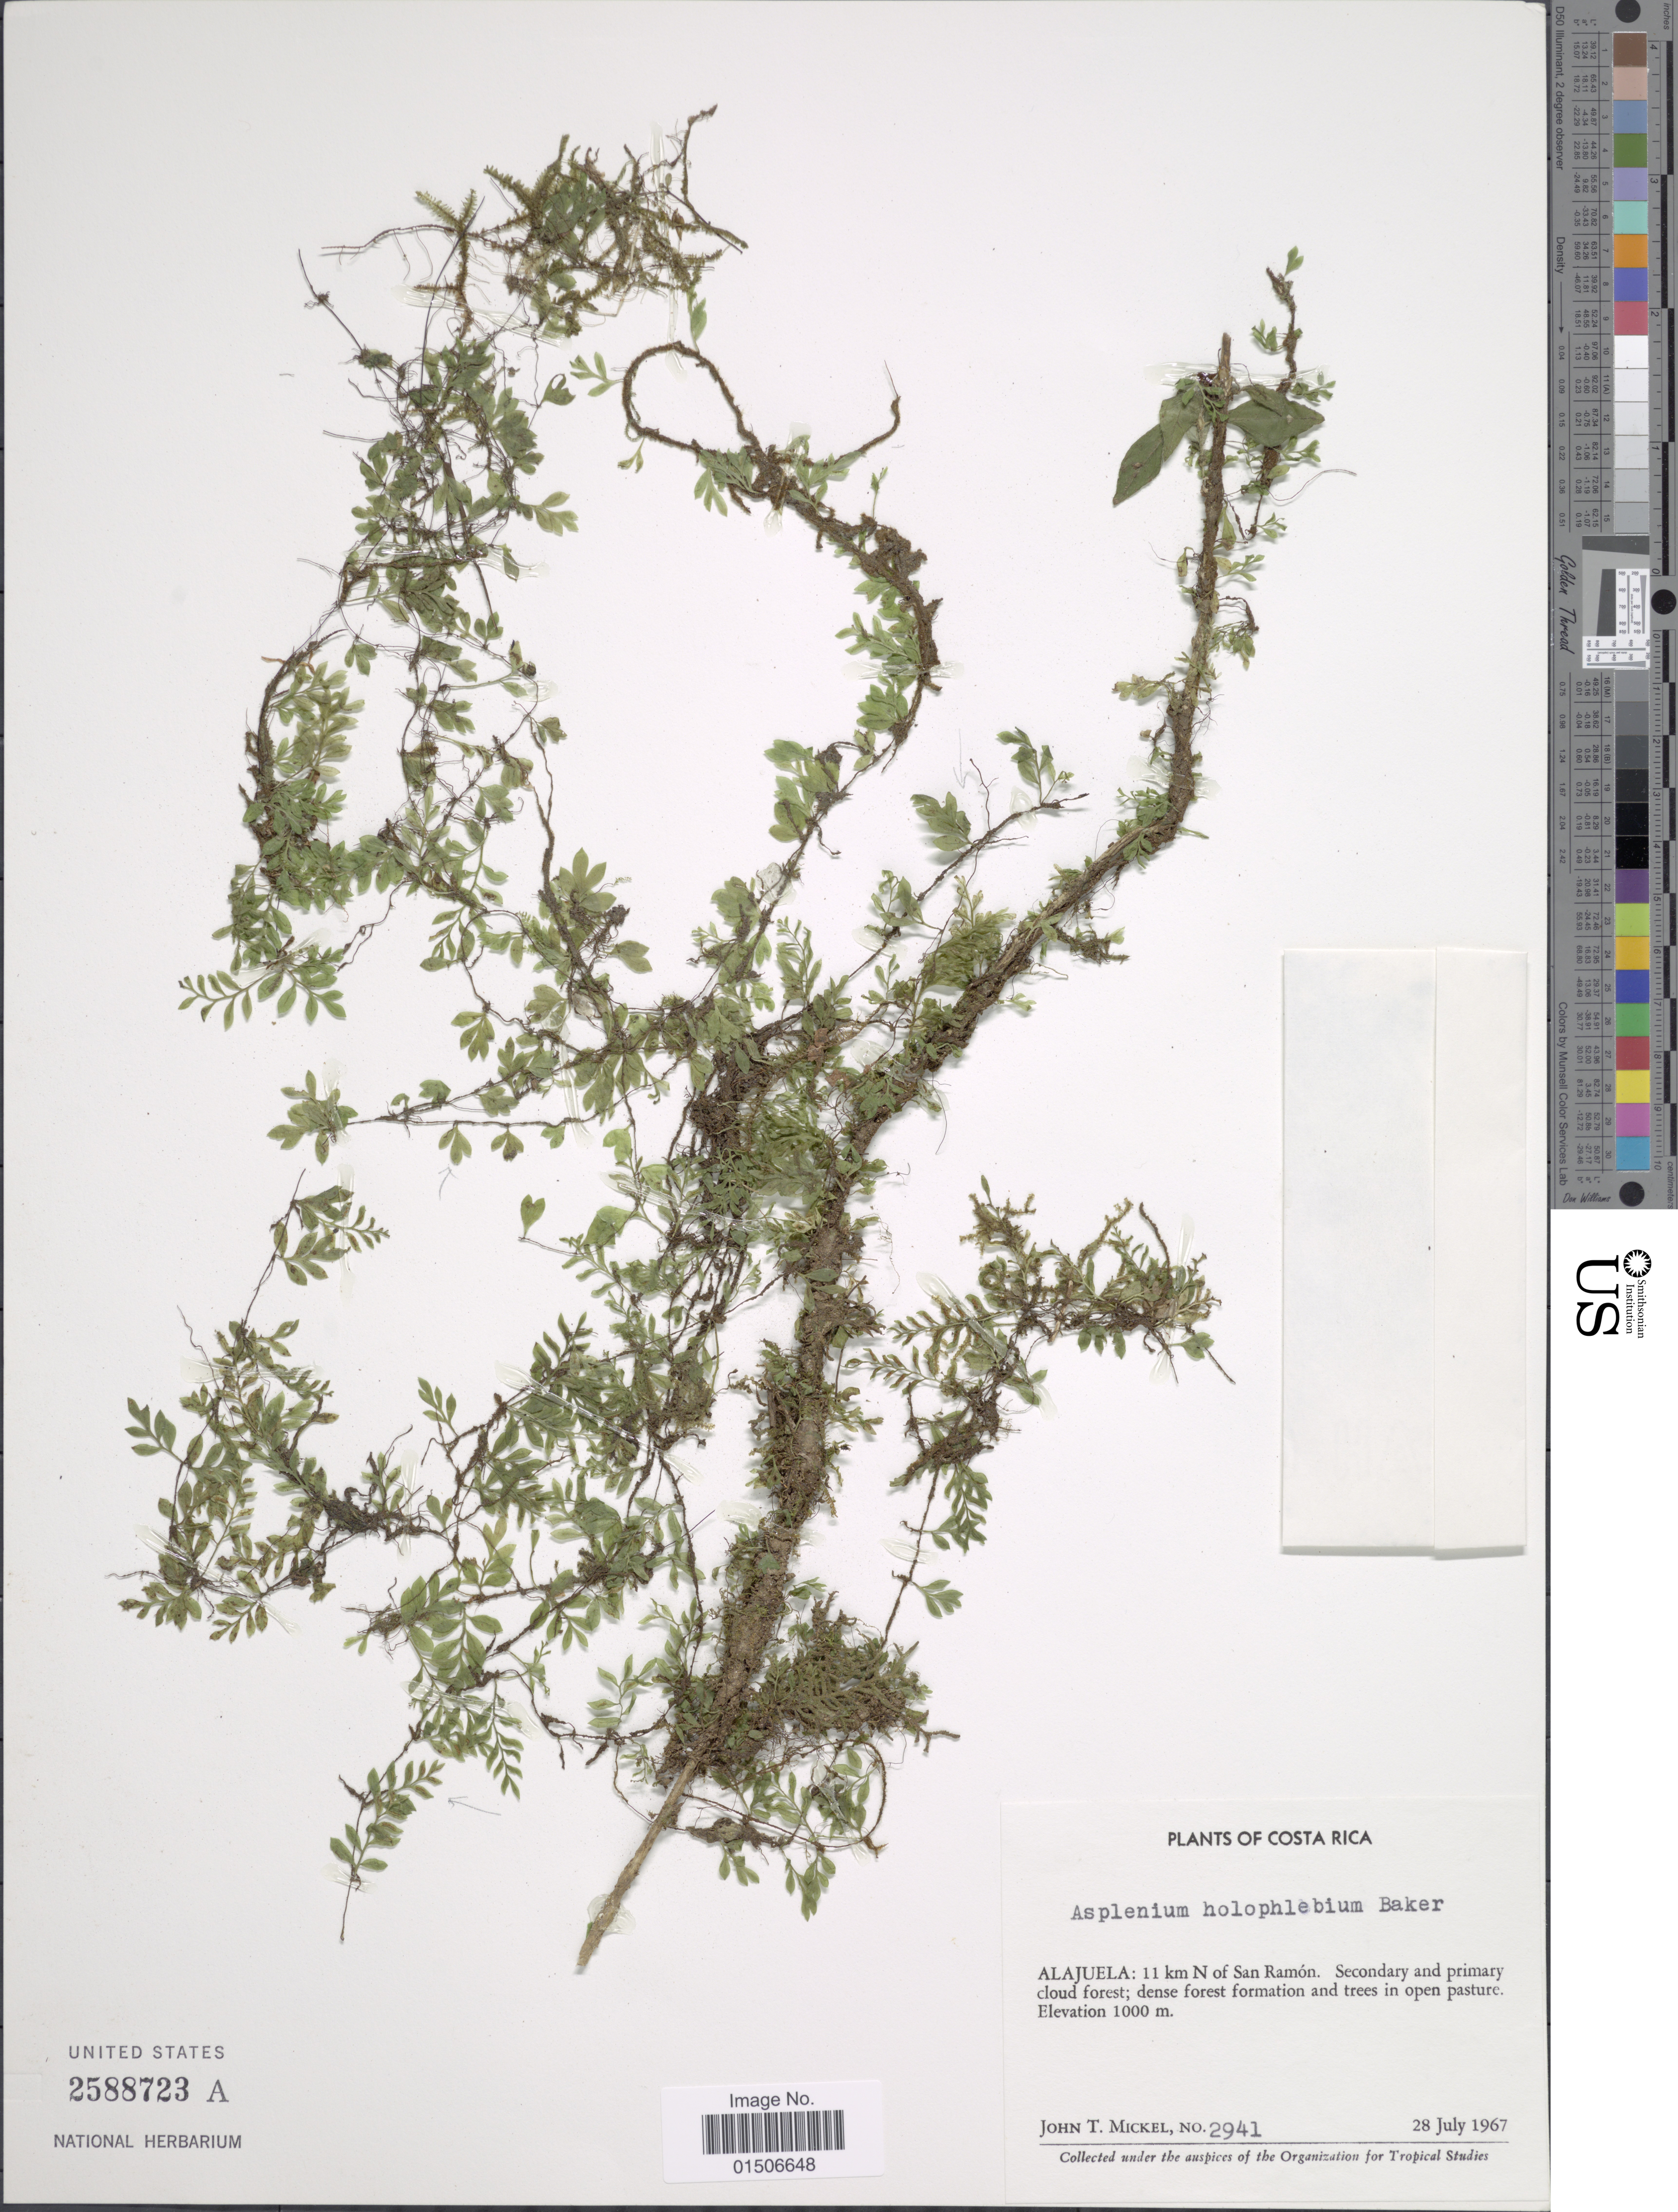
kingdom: Plantae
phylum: Tracheophyta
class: Polypodiopsida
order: Polypodiales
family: Aspleniaceae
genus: Asplenium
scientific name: Asplenium holophlebium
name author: Baker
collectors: J. T. Mickel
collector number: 2941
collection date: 1967-07-28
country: Costa Rica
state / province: Alajuela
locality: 11 km N of San Ramón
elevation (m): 1000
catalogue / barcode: US 2588723A